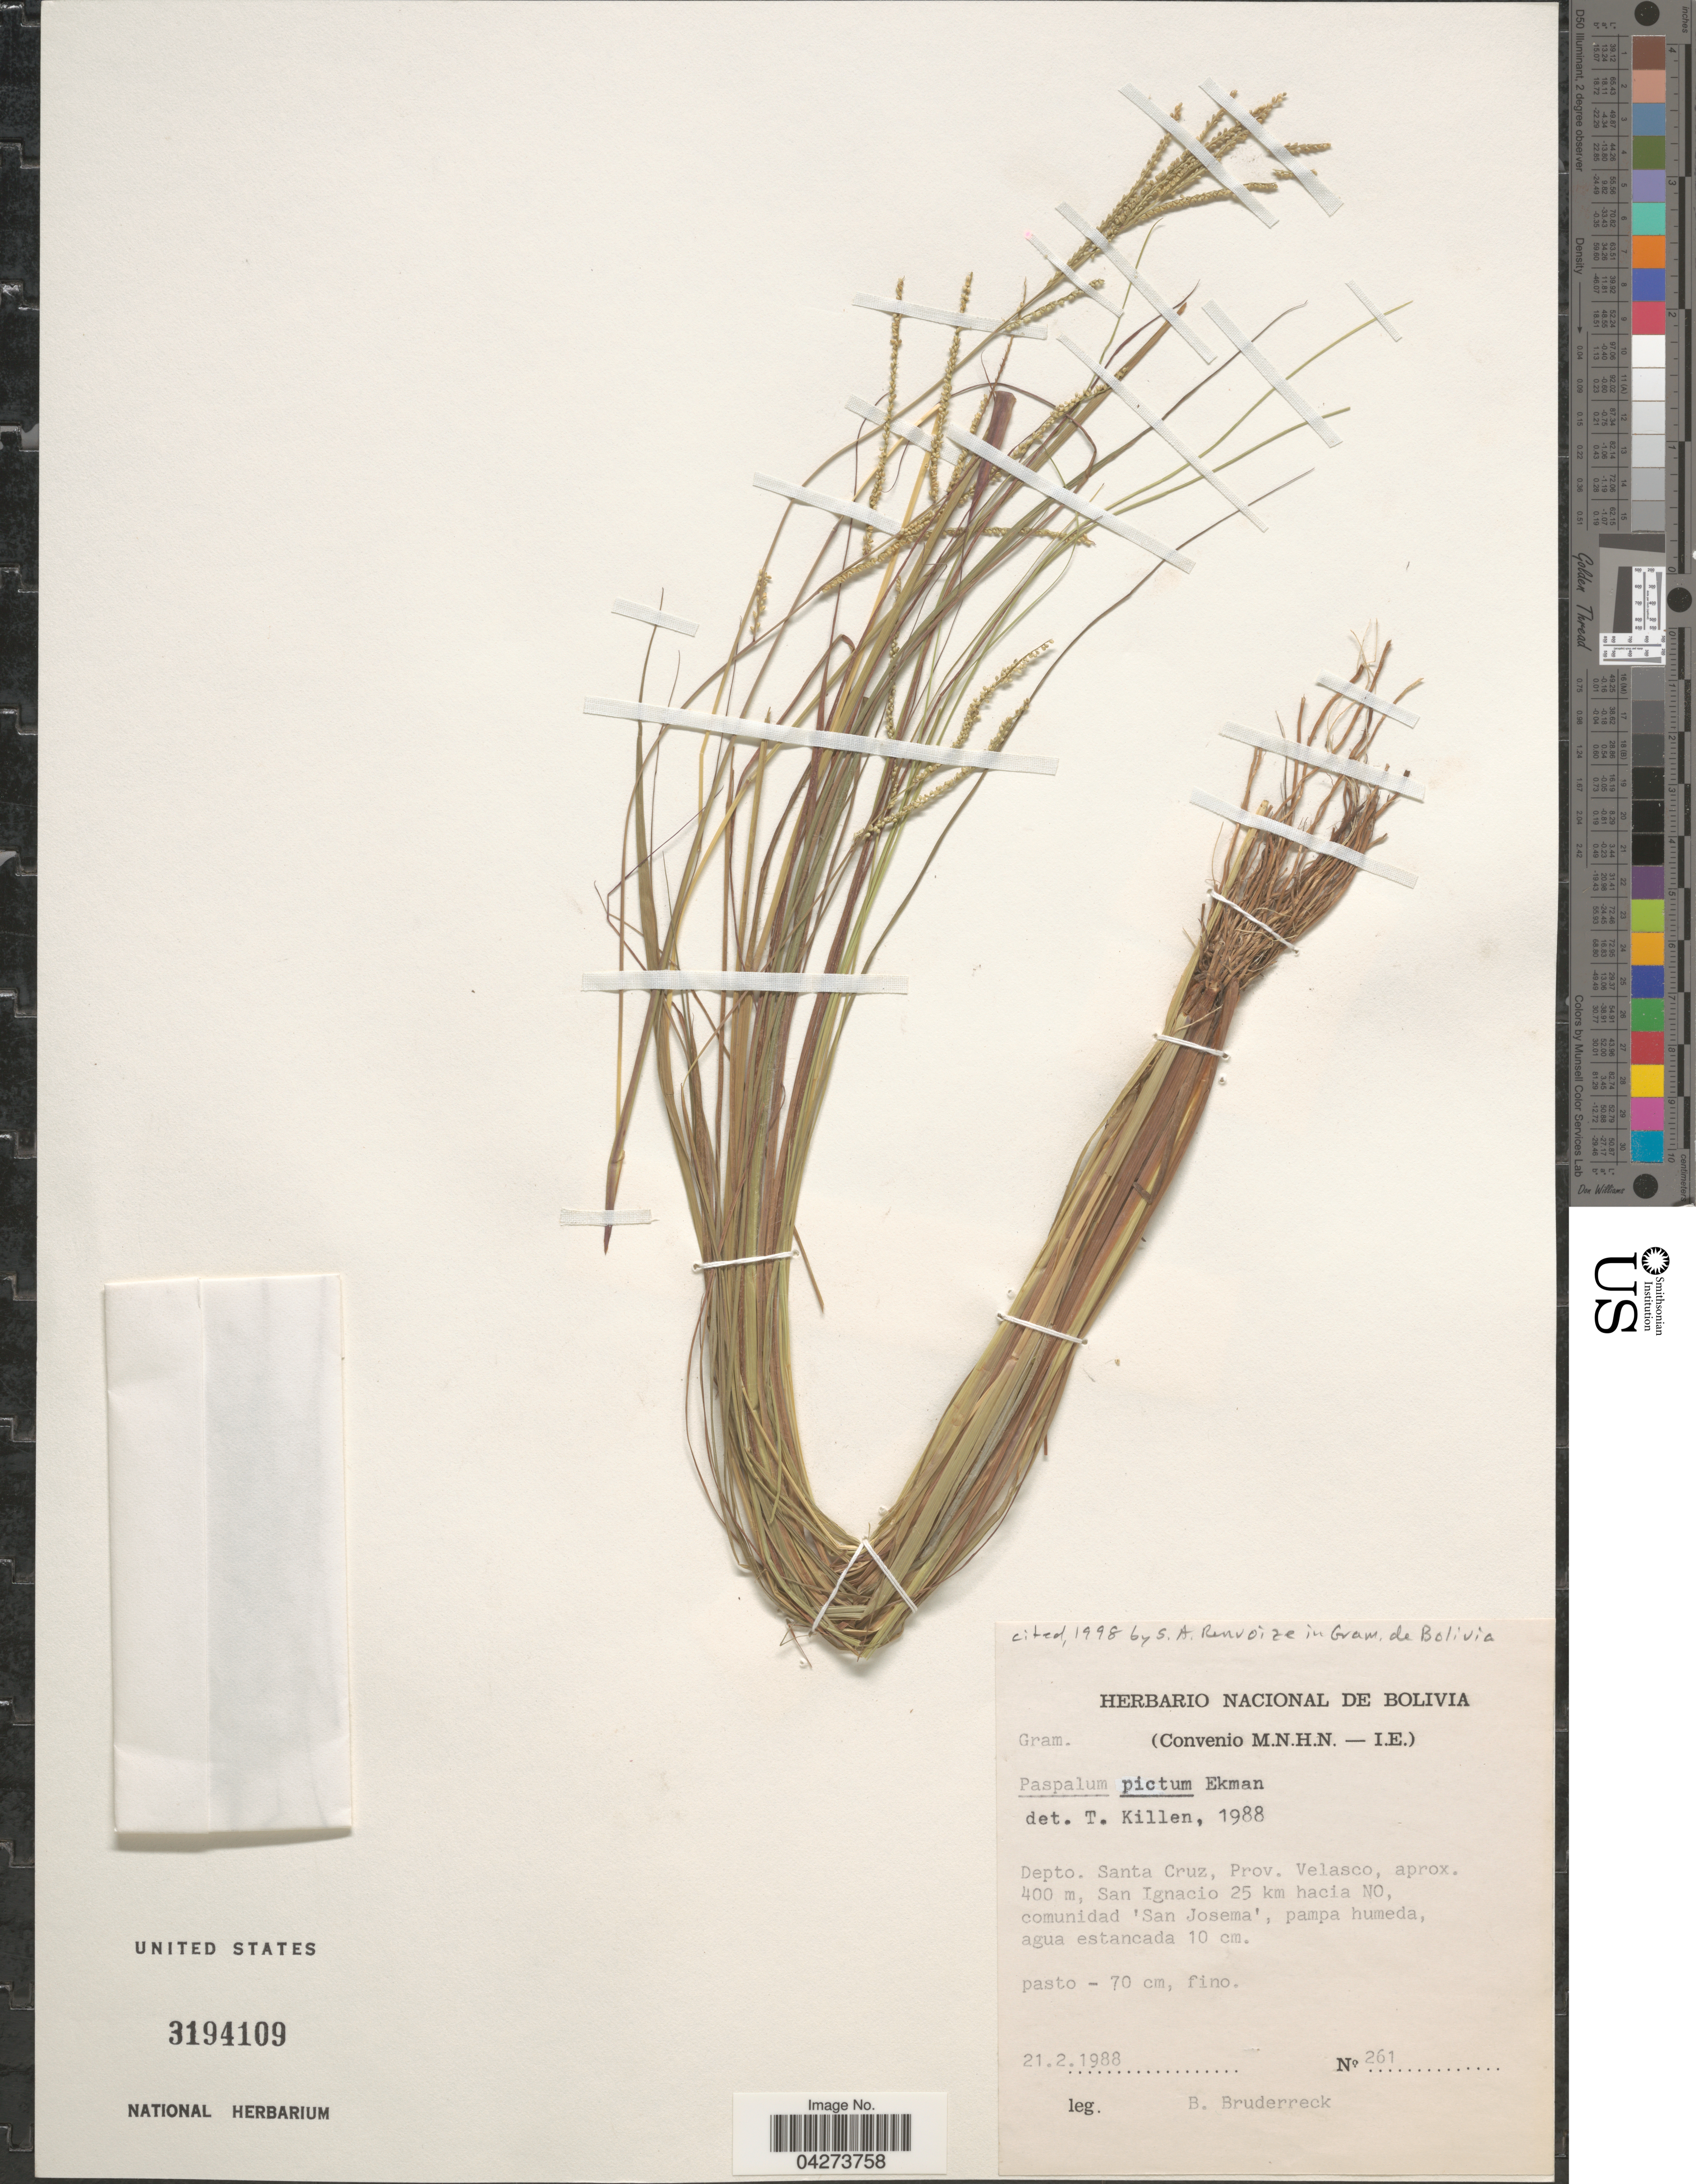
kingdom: Plantae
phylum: Tracheophyta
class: Liliopsida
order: Poales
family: Poaceae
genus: Paspalum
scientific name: Paspalum pictum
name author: Ekman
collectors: B. Bruderreck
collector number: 261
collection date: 1988-02-21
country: Bolivia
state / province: Santa Cruz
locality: Depto. Santa Cruz, Prov. Velasco, aprox. 400 m, San Ignacio 25 km hacia NO, comunidad 'San Josema'.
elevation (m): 400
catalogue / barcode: US 3194109